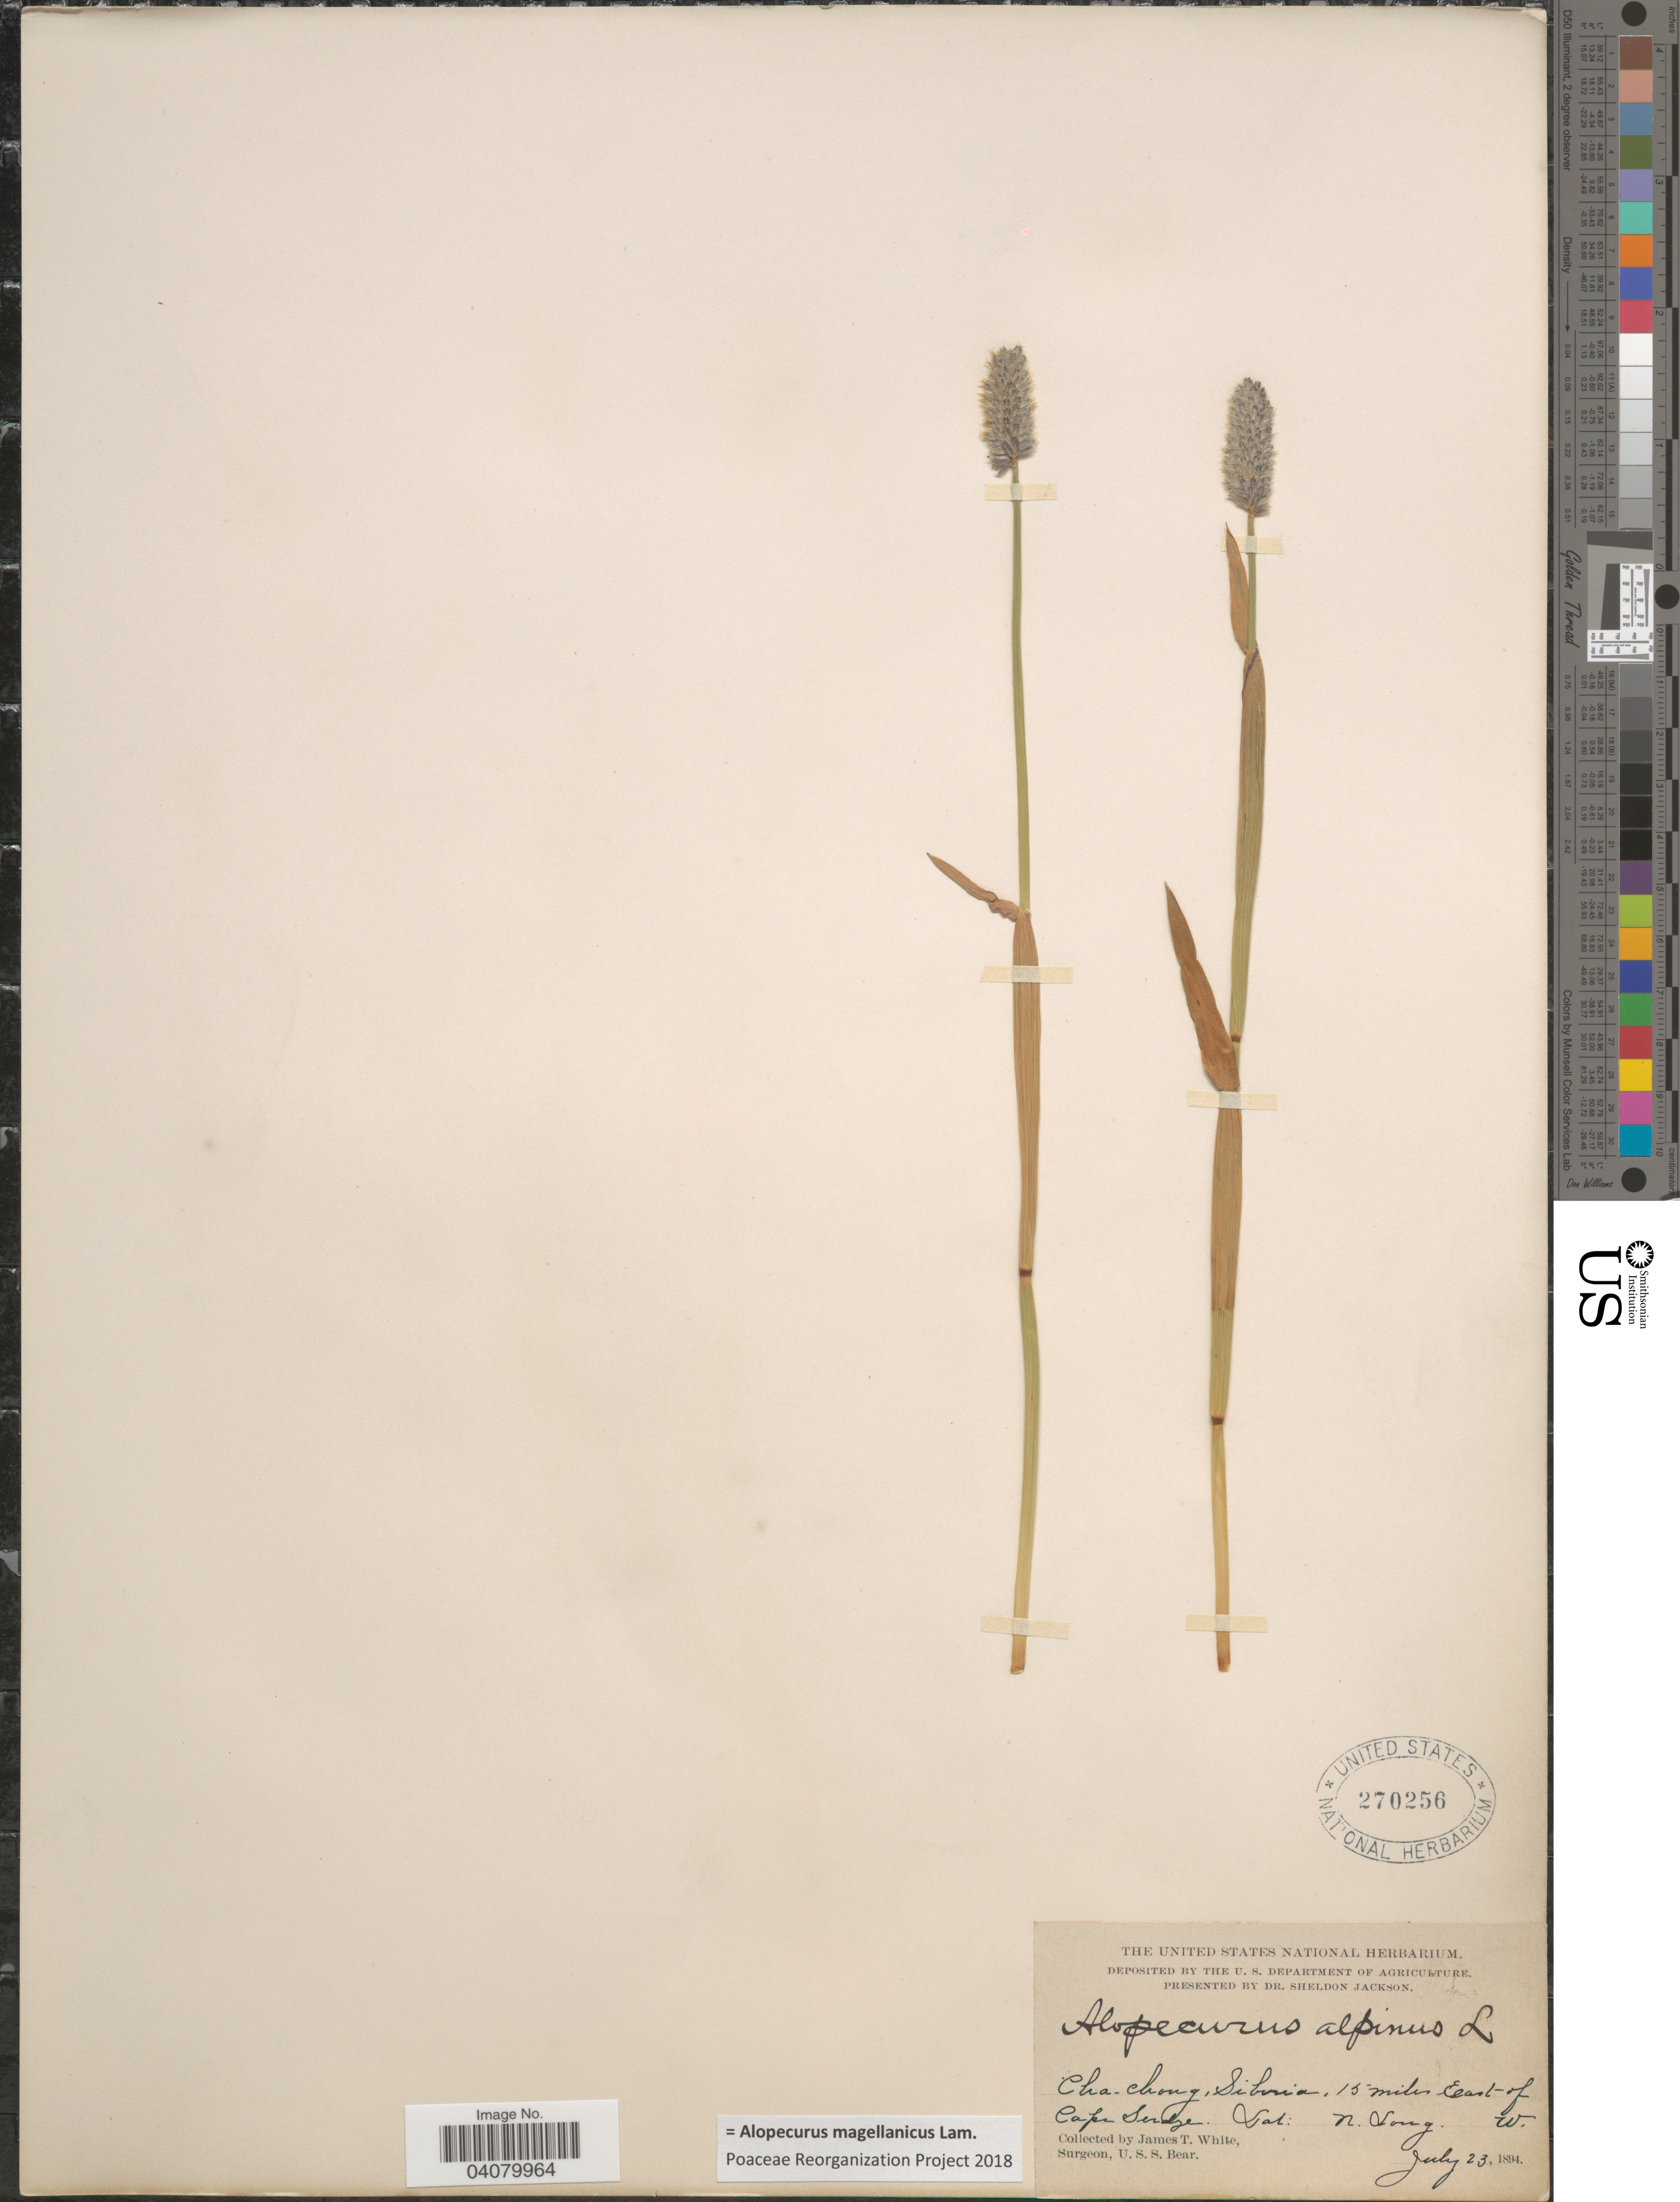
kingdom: Plantae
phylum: Tracheophyta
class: Liliopsida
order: Poales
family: Poaceae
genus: Alopecurus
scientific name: Alopecurus magellanicus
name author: Lam.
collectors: J. T. White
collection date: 1894-07-23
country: Russian Federation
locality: Cha-chong, Sibiria, 15 miles East of Cape Serdze.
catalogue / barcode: US 270256